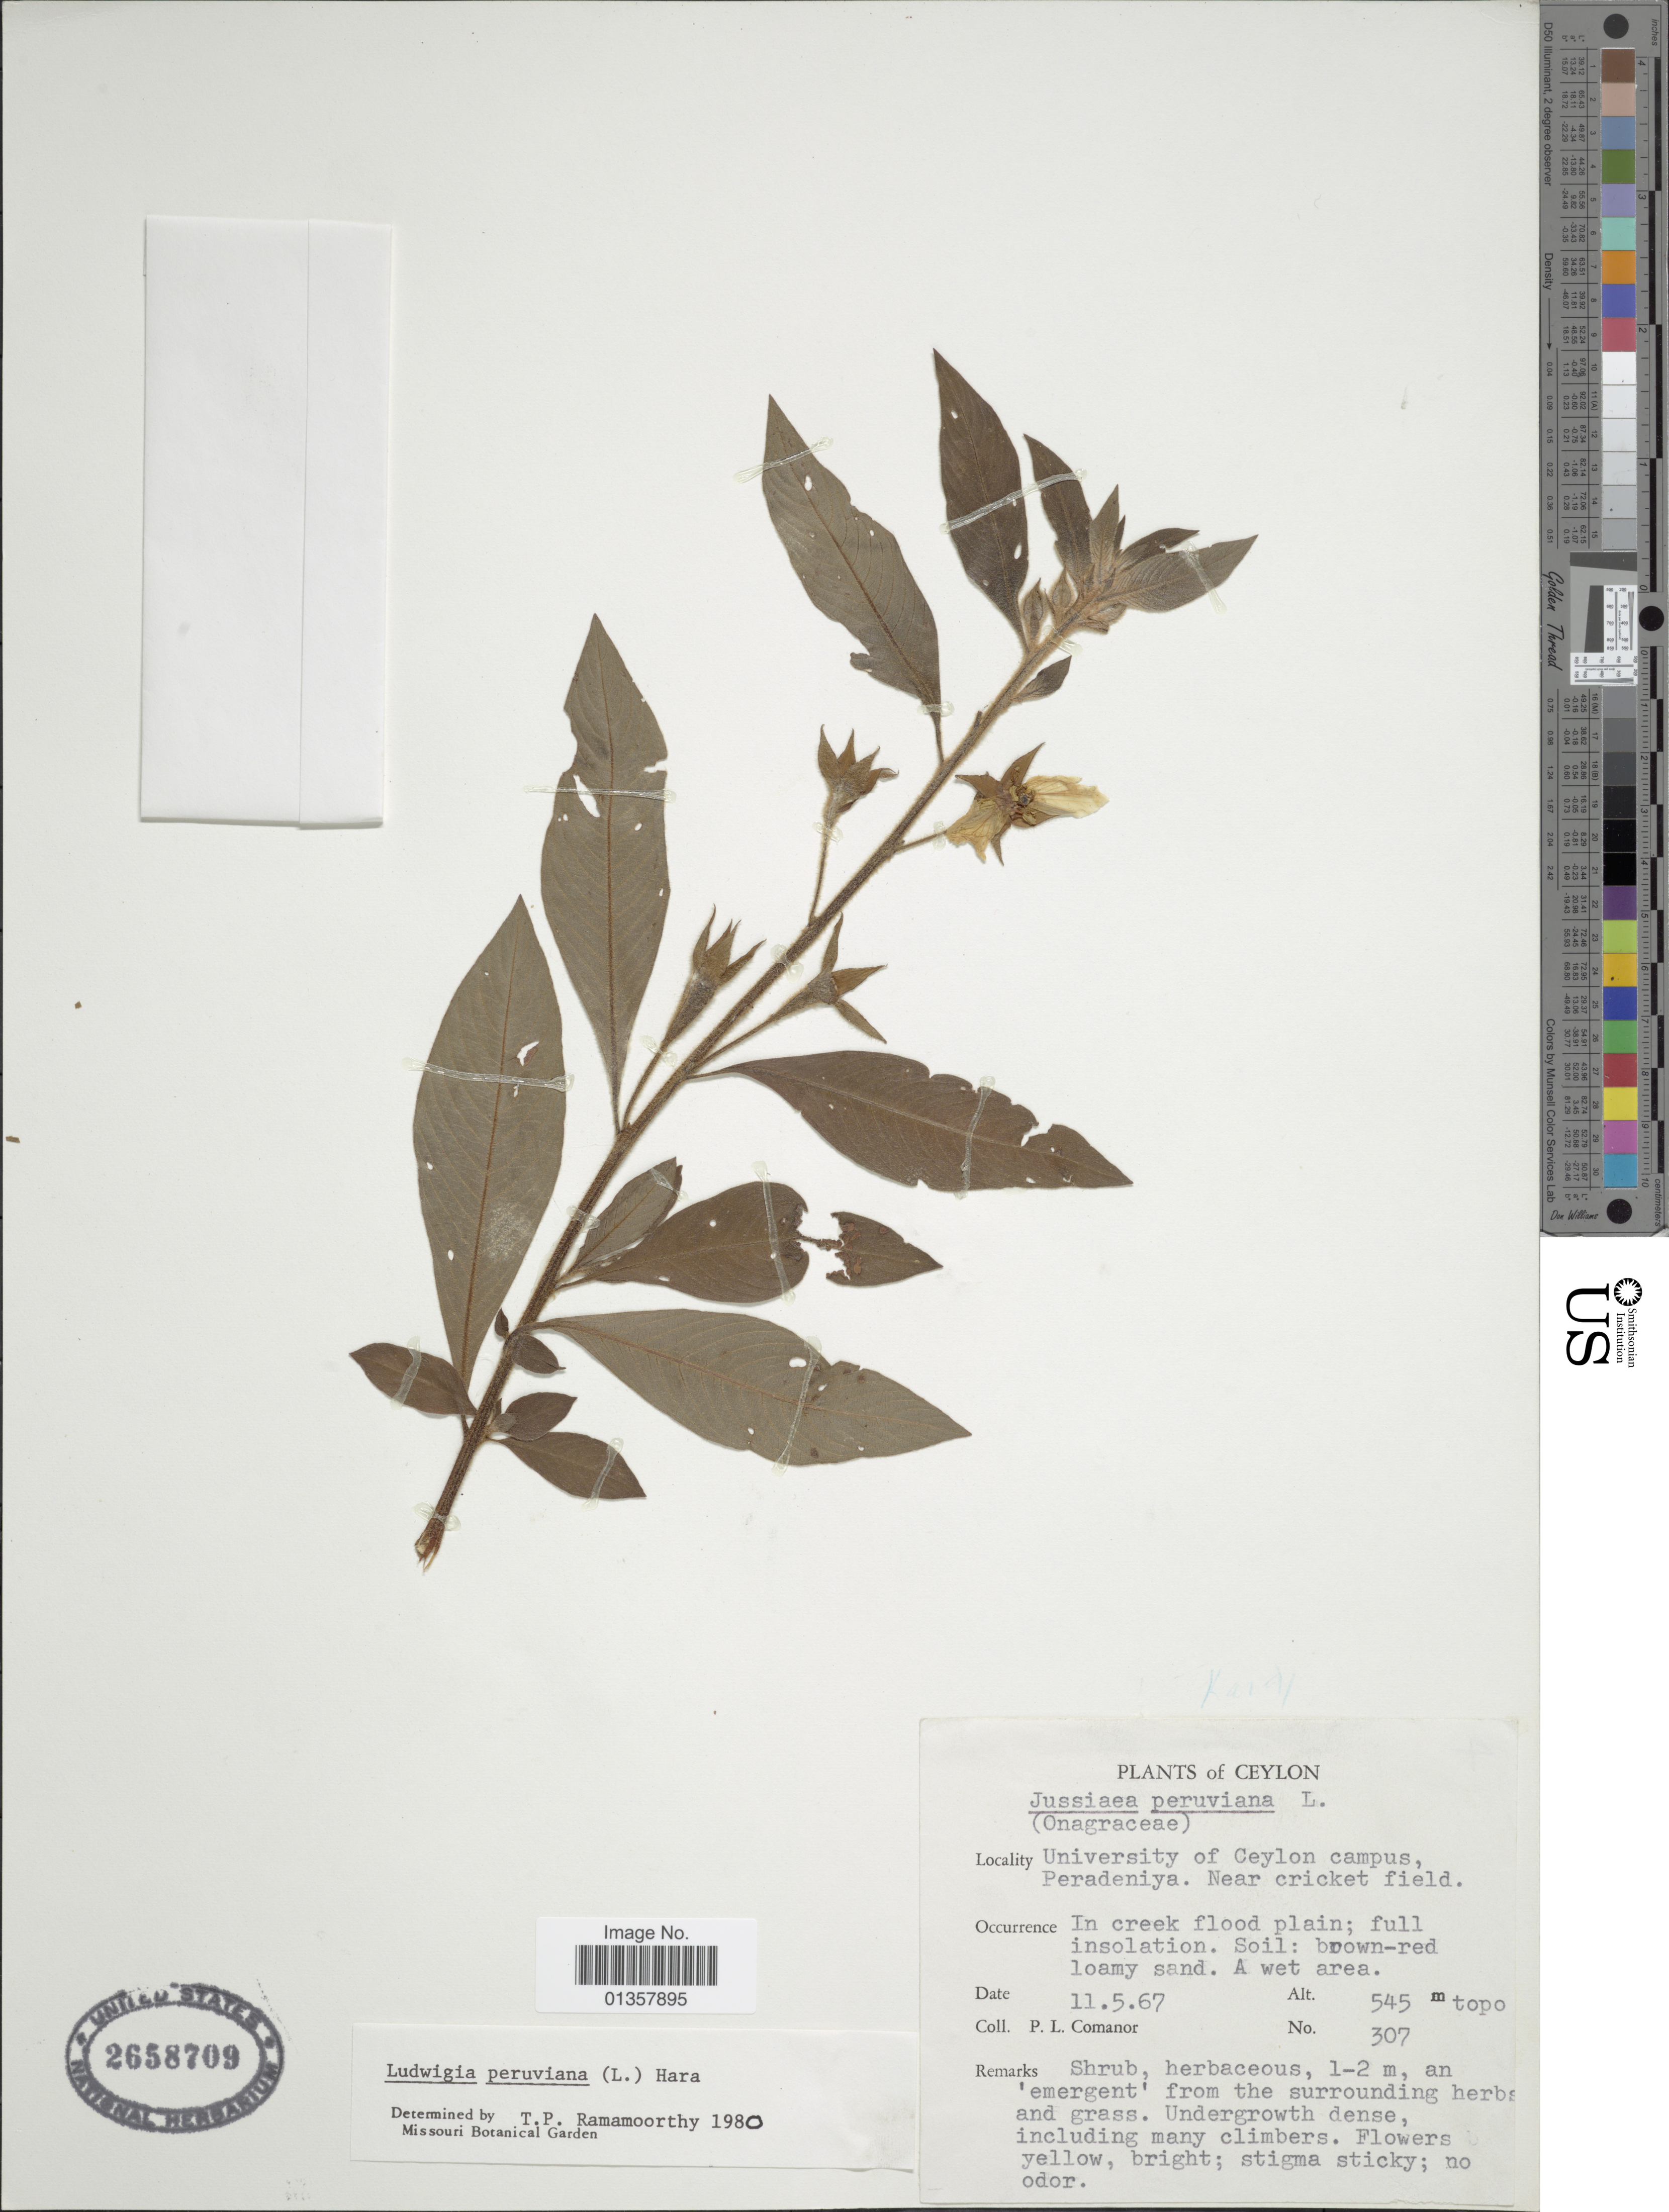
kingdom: Plantae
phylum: Tracheophyta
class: Magnoliopsida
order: Myrtales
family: Onagraceae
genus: Ludwigia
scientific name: Ludwigia peruviana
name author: (L.) H. Hara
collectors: P. Comanor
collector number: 307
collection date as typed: Transcribed d/m/y: 11/5/67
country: Sri Lanka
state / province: Central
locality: Ceylon. University of Ceylon campus, Peradeniya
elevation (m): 545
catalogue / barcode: US 2658709